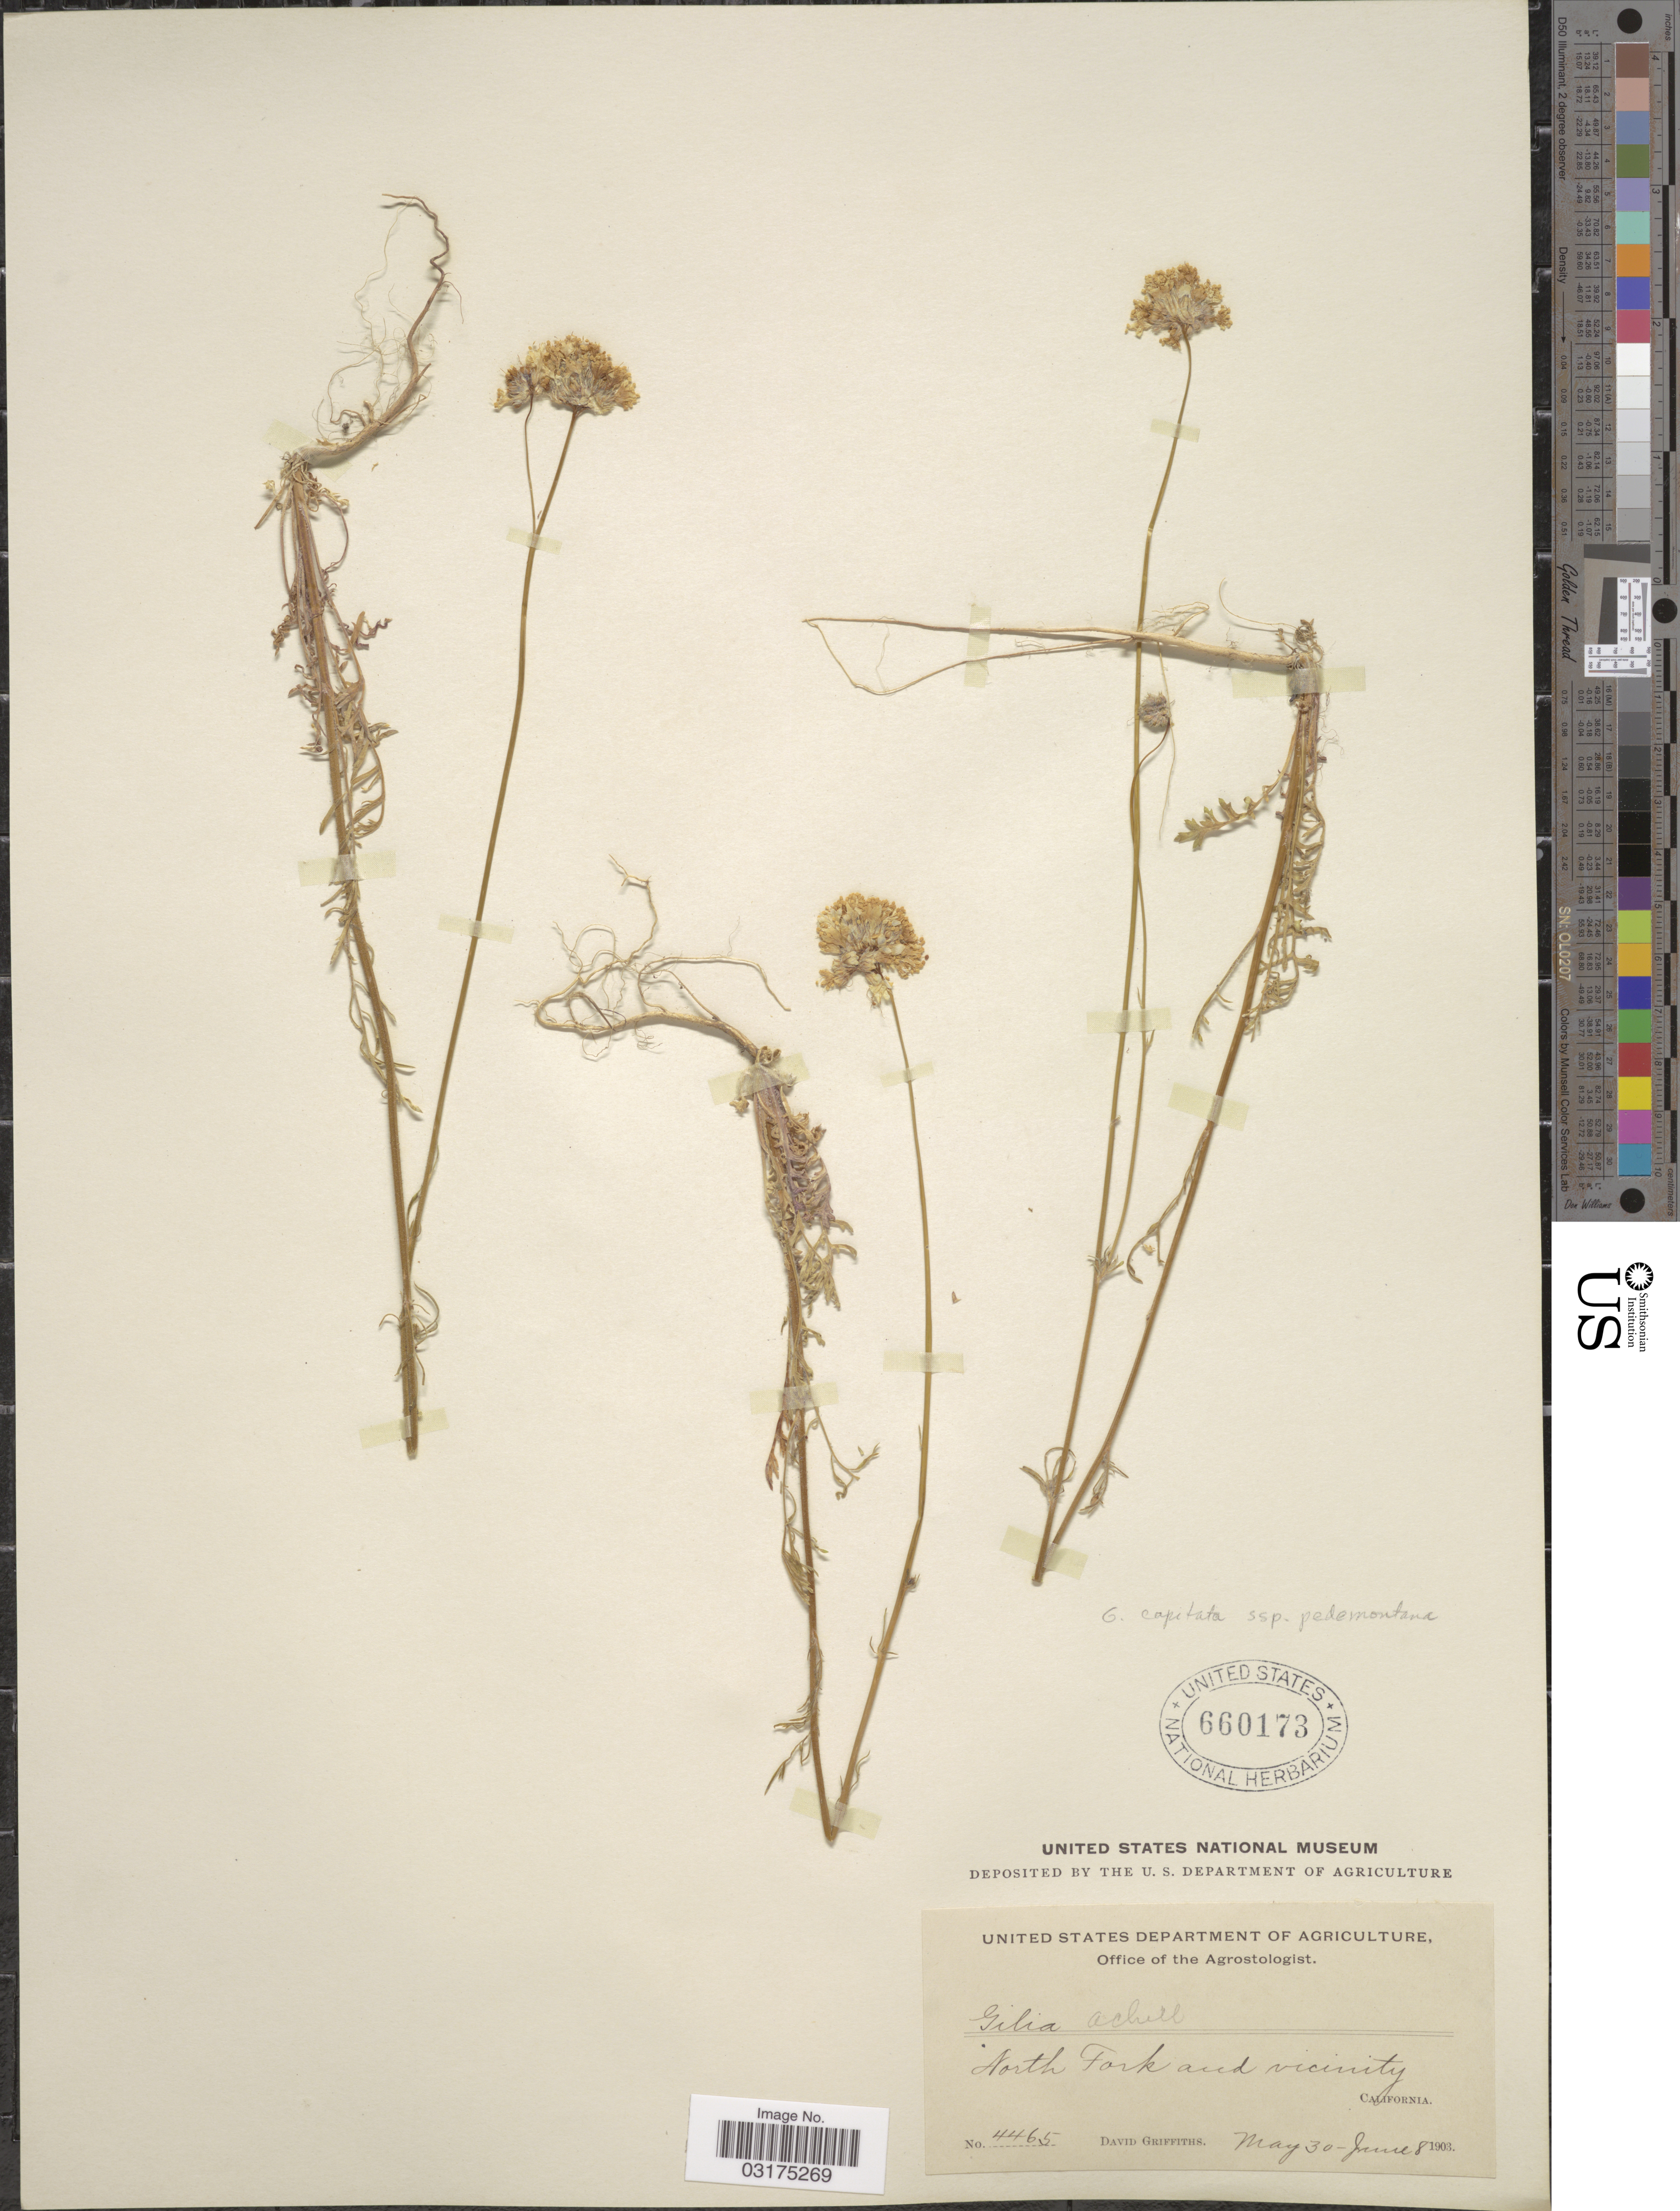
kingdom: Plantae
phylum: Tracheophyta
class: Magnoliopsida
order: Ericales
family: Polemoniaceae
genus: Gilia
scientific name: Gilia capitata subsp. pedemontana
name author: V.E. Grant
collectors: D. Griffiths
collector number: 4465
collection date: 1903-05-30/1903-06-08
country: United States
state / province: California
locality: North Fork and vicinity.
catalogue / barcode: US 660173